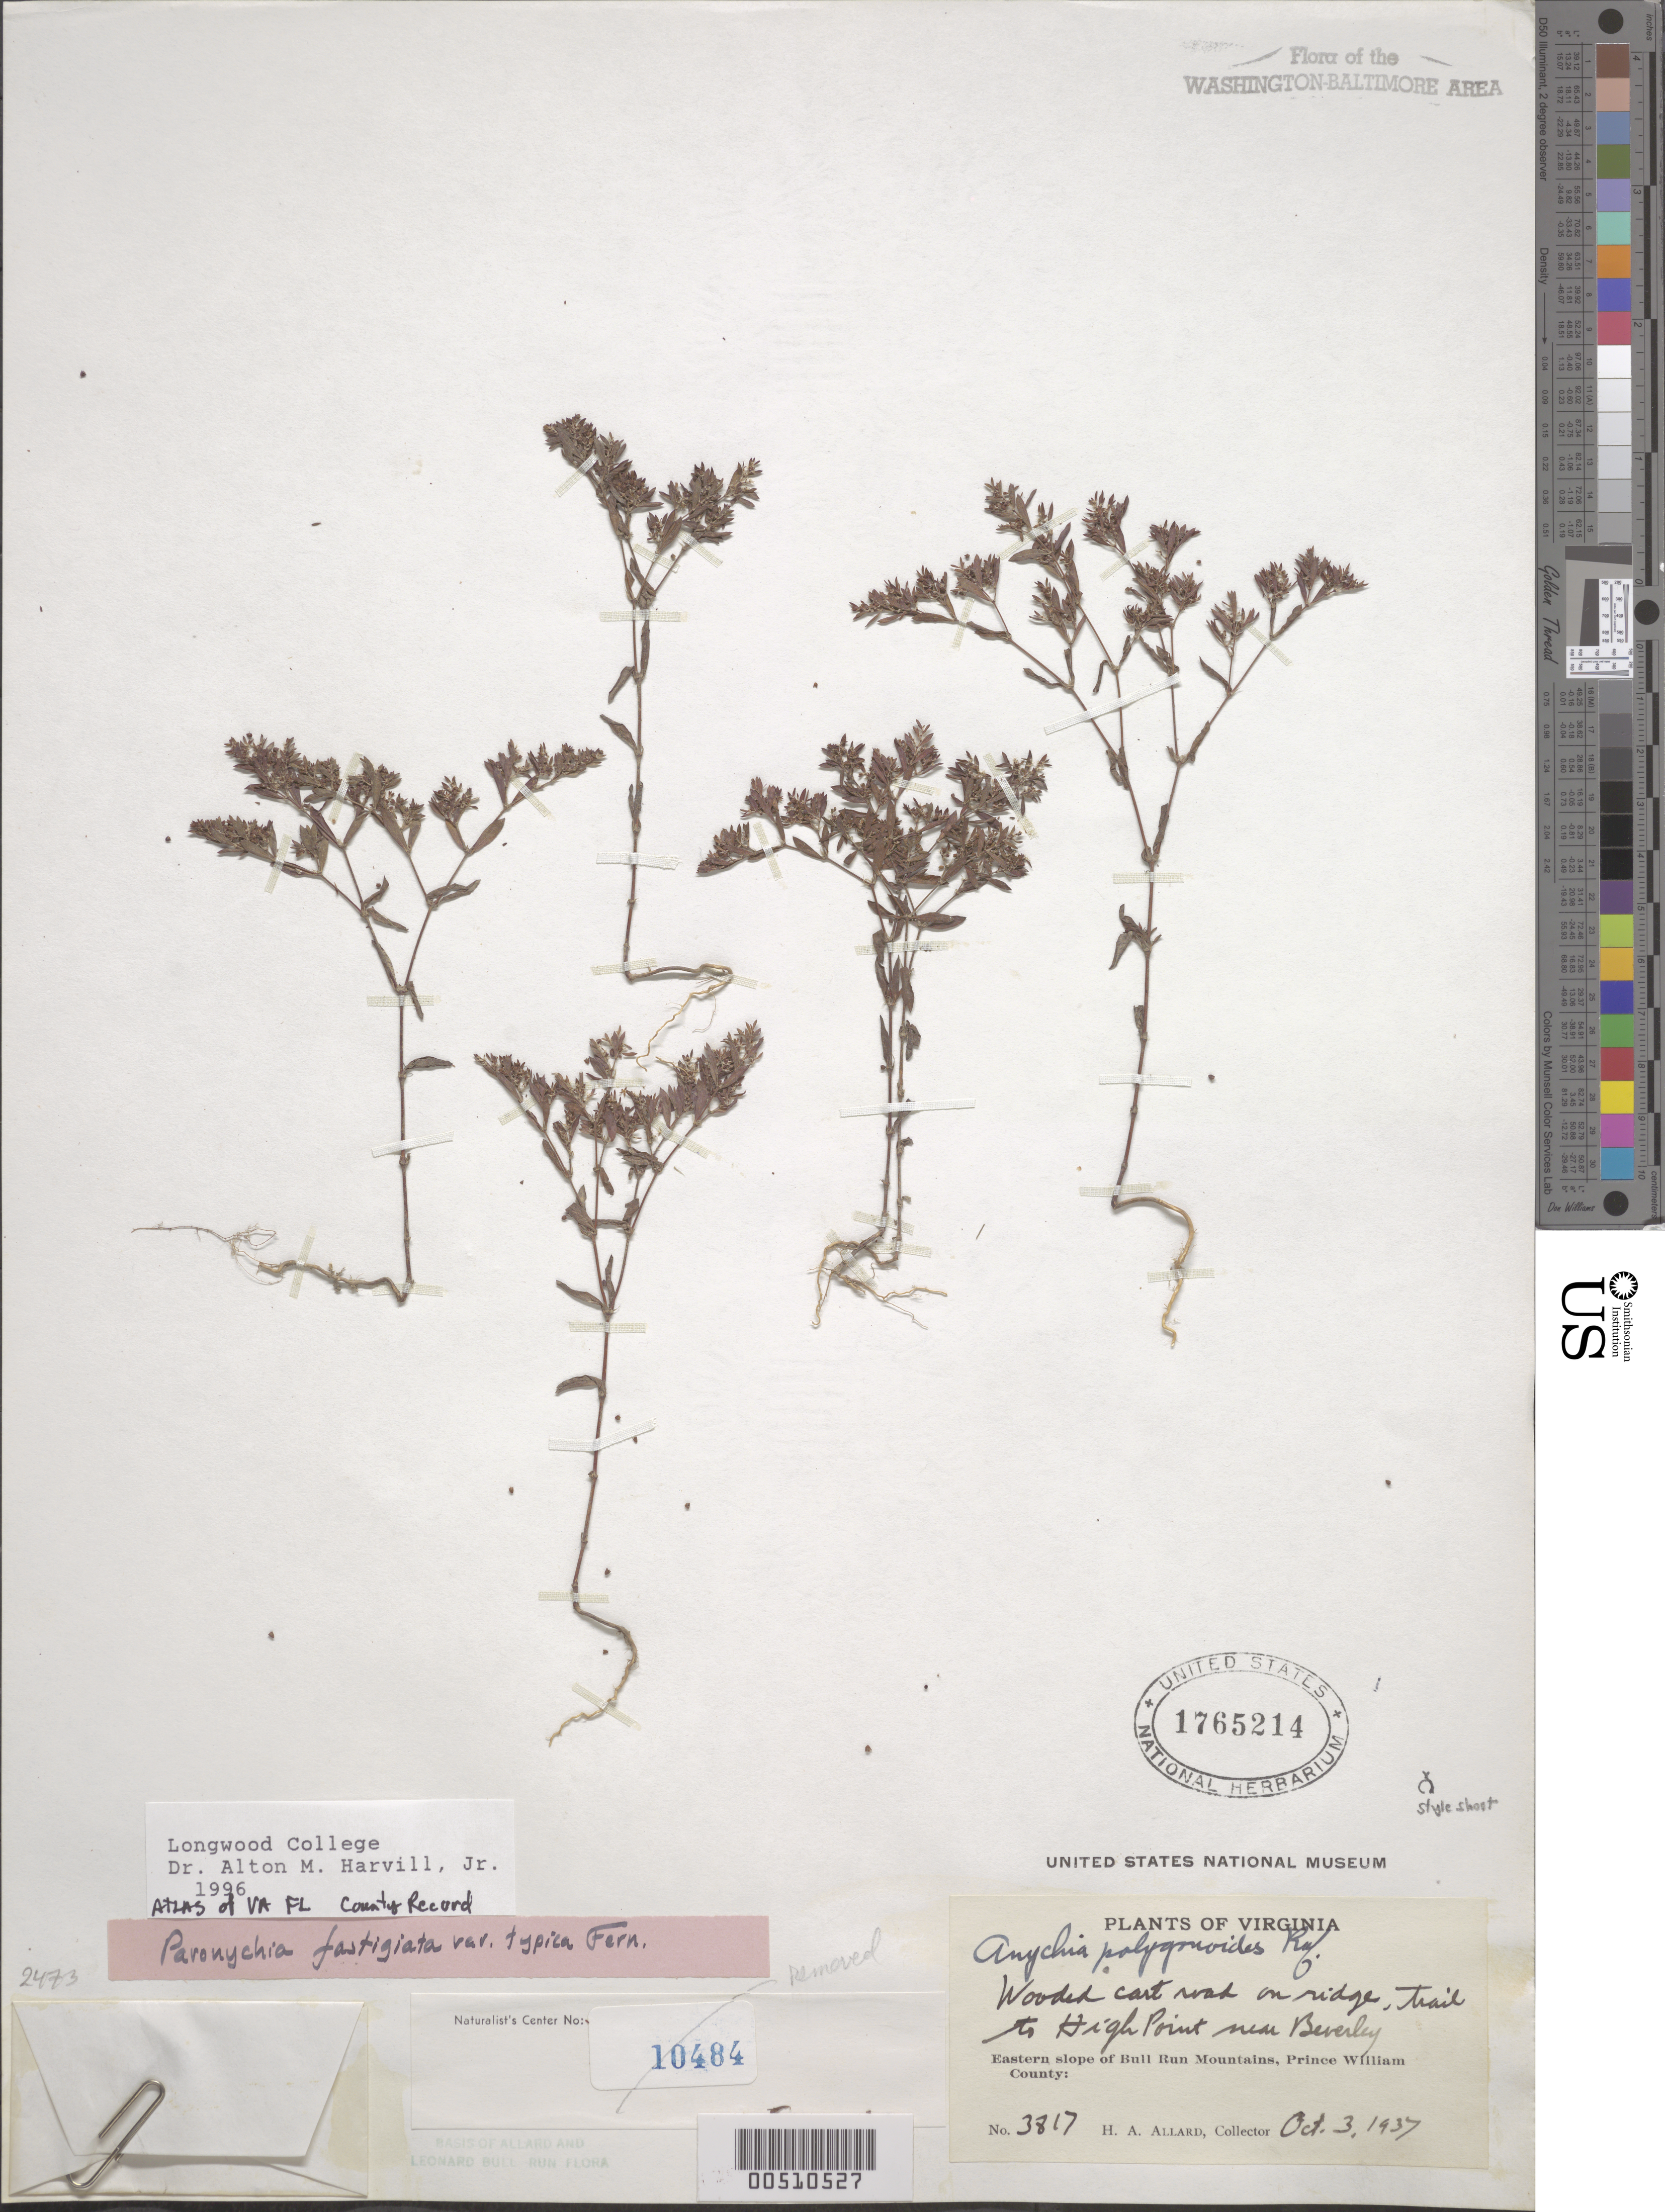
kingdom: Plantae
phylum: Tracheophyta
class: Magnoliopsida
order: Caryophyllales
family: Caryophyllaceae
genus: Paronychia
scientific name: Paronychia fastigiata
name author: (Raf.) Fernald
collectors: H. A. Allard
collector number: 3817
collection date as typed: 03 Oct 1937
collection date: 1937-10-03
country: United States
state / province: Virginia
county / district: Prince William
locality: High Point, near Beverley, eastern slope of Bull Run Mts. Bull Run Mts.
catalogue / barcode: US 1765214